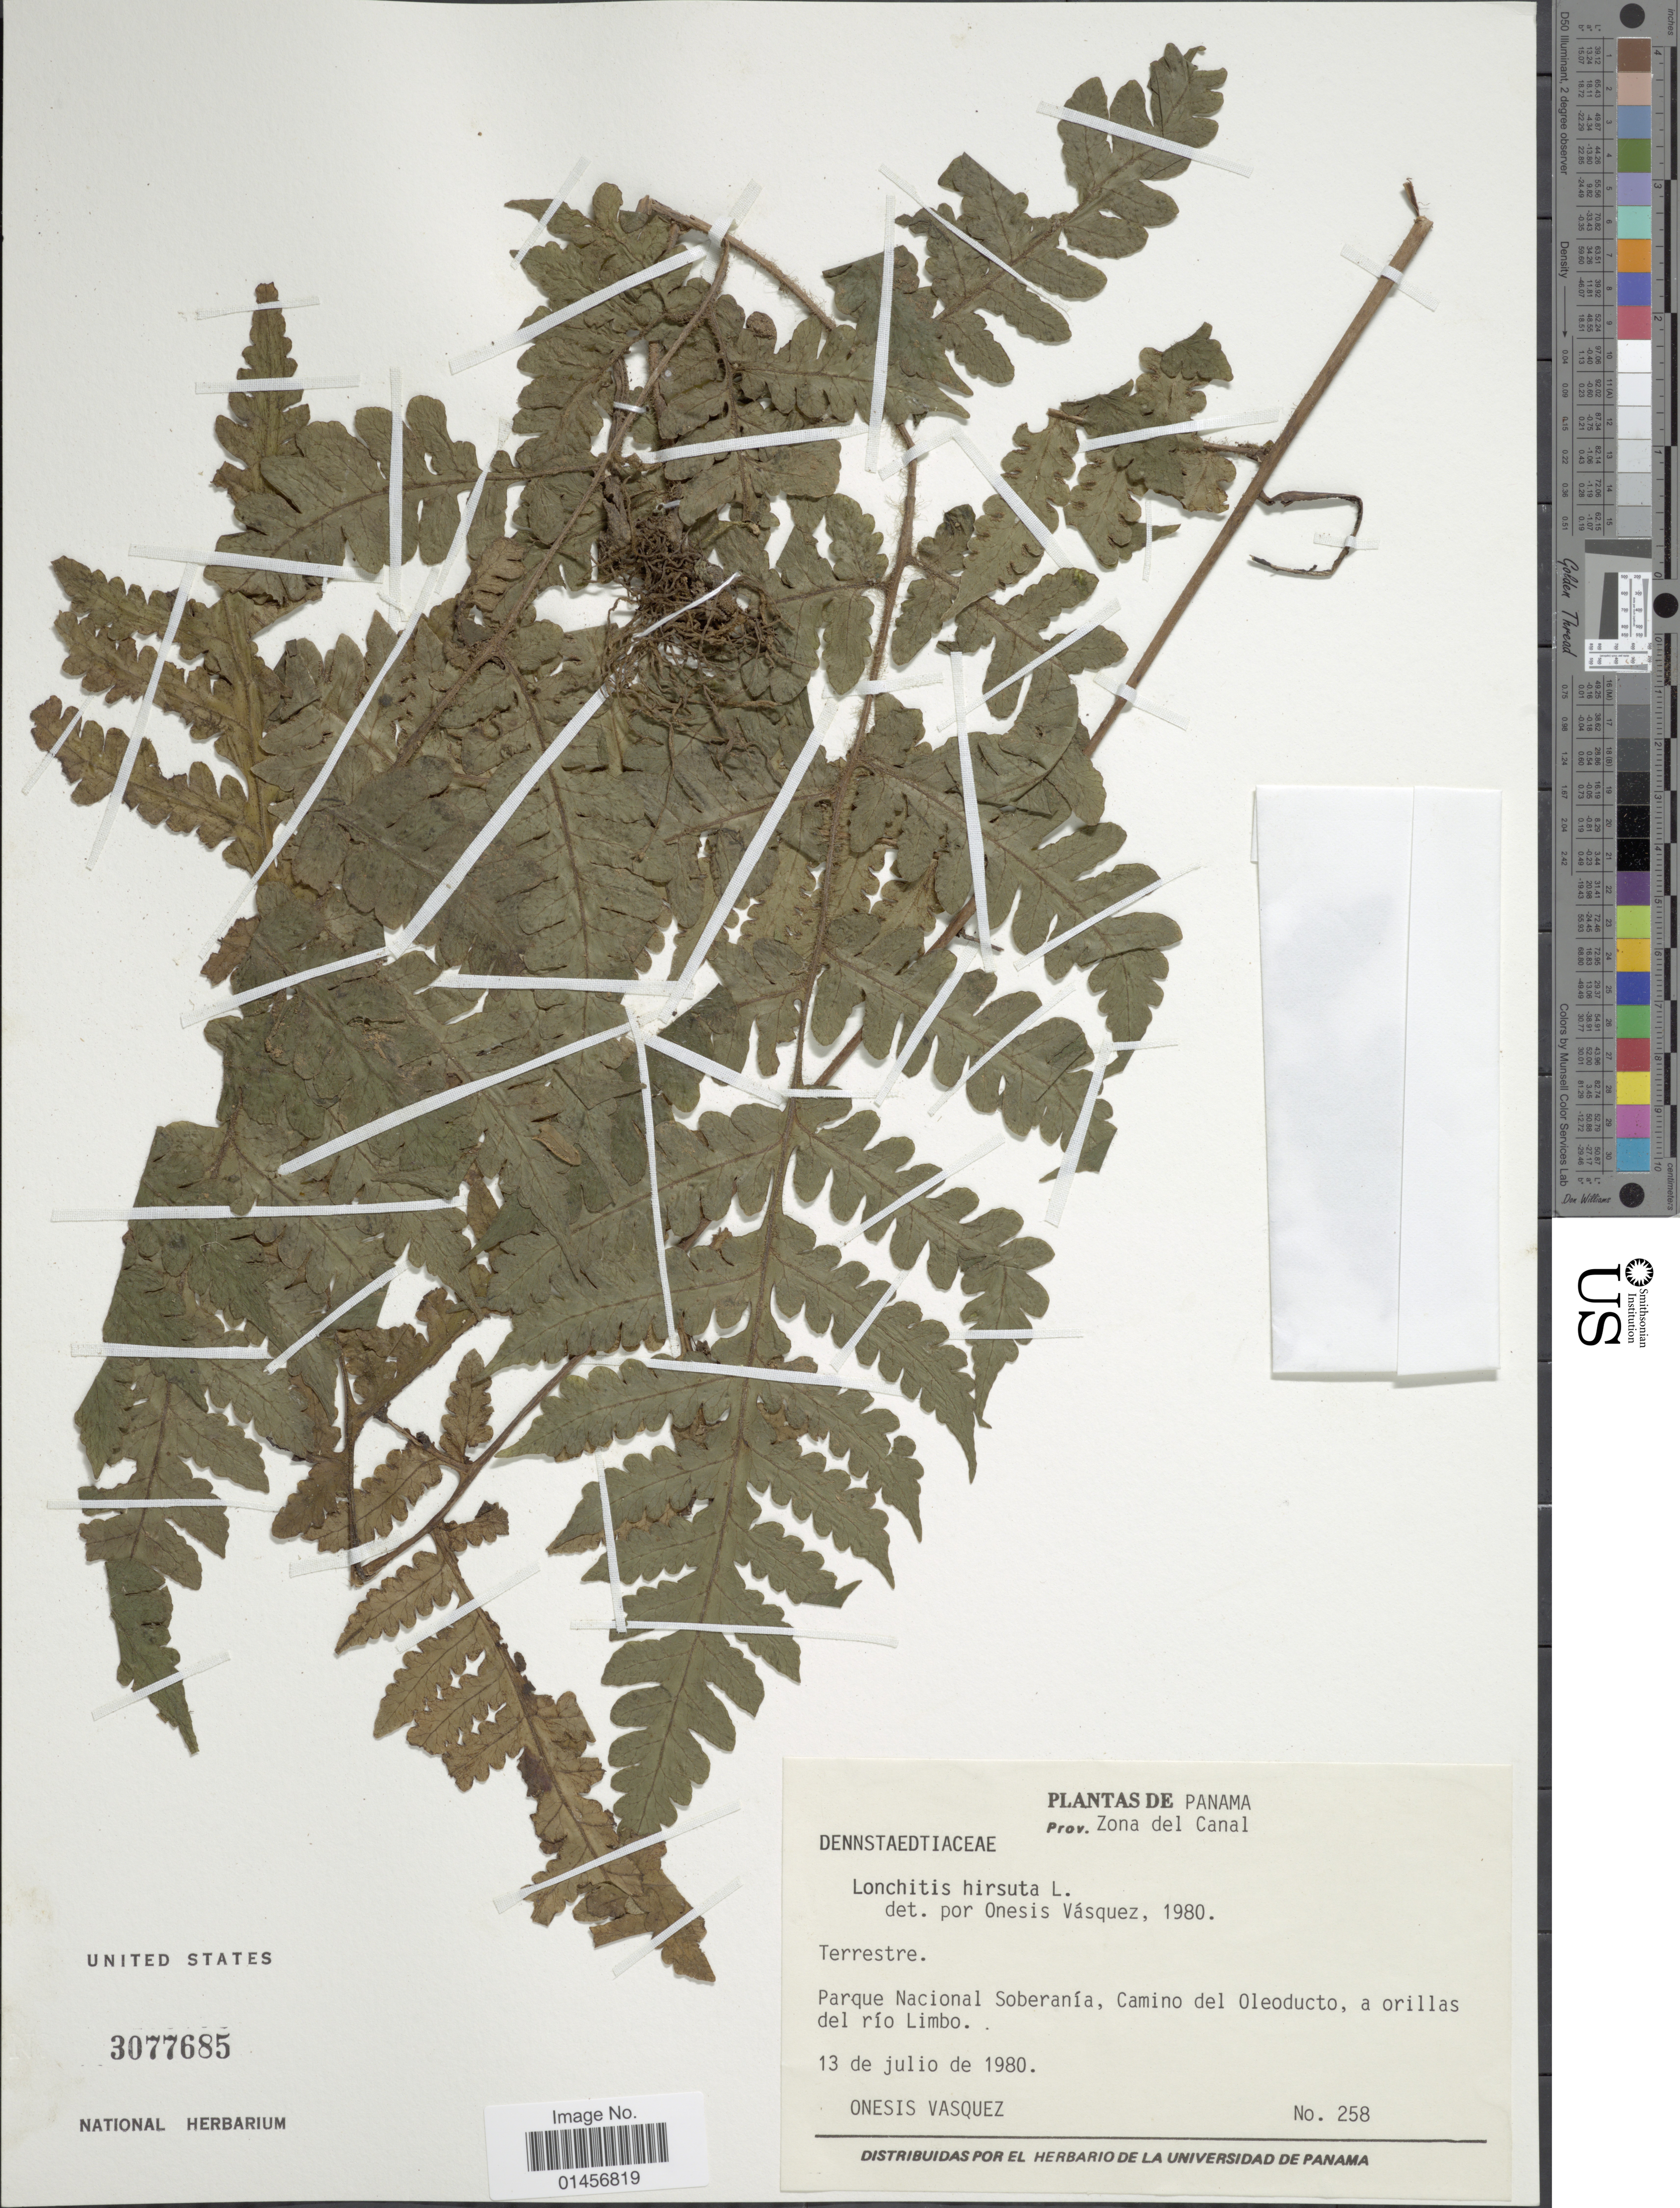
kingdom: Plantae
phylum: Tracheophyta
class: Polypodiopsida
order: Polypodiales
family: Lonchitidaceae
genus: Lonchitis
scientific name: Lonchitis hirsuta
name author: L.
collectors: O. Vásquez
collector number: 258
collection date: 1980-07-13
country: Panama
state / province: Colón / Panamá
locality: Terrestre, Paraque Nacional Soberania, Camino del Oleoducto, a orillas del rio Limbo.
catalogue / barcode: US 3077685